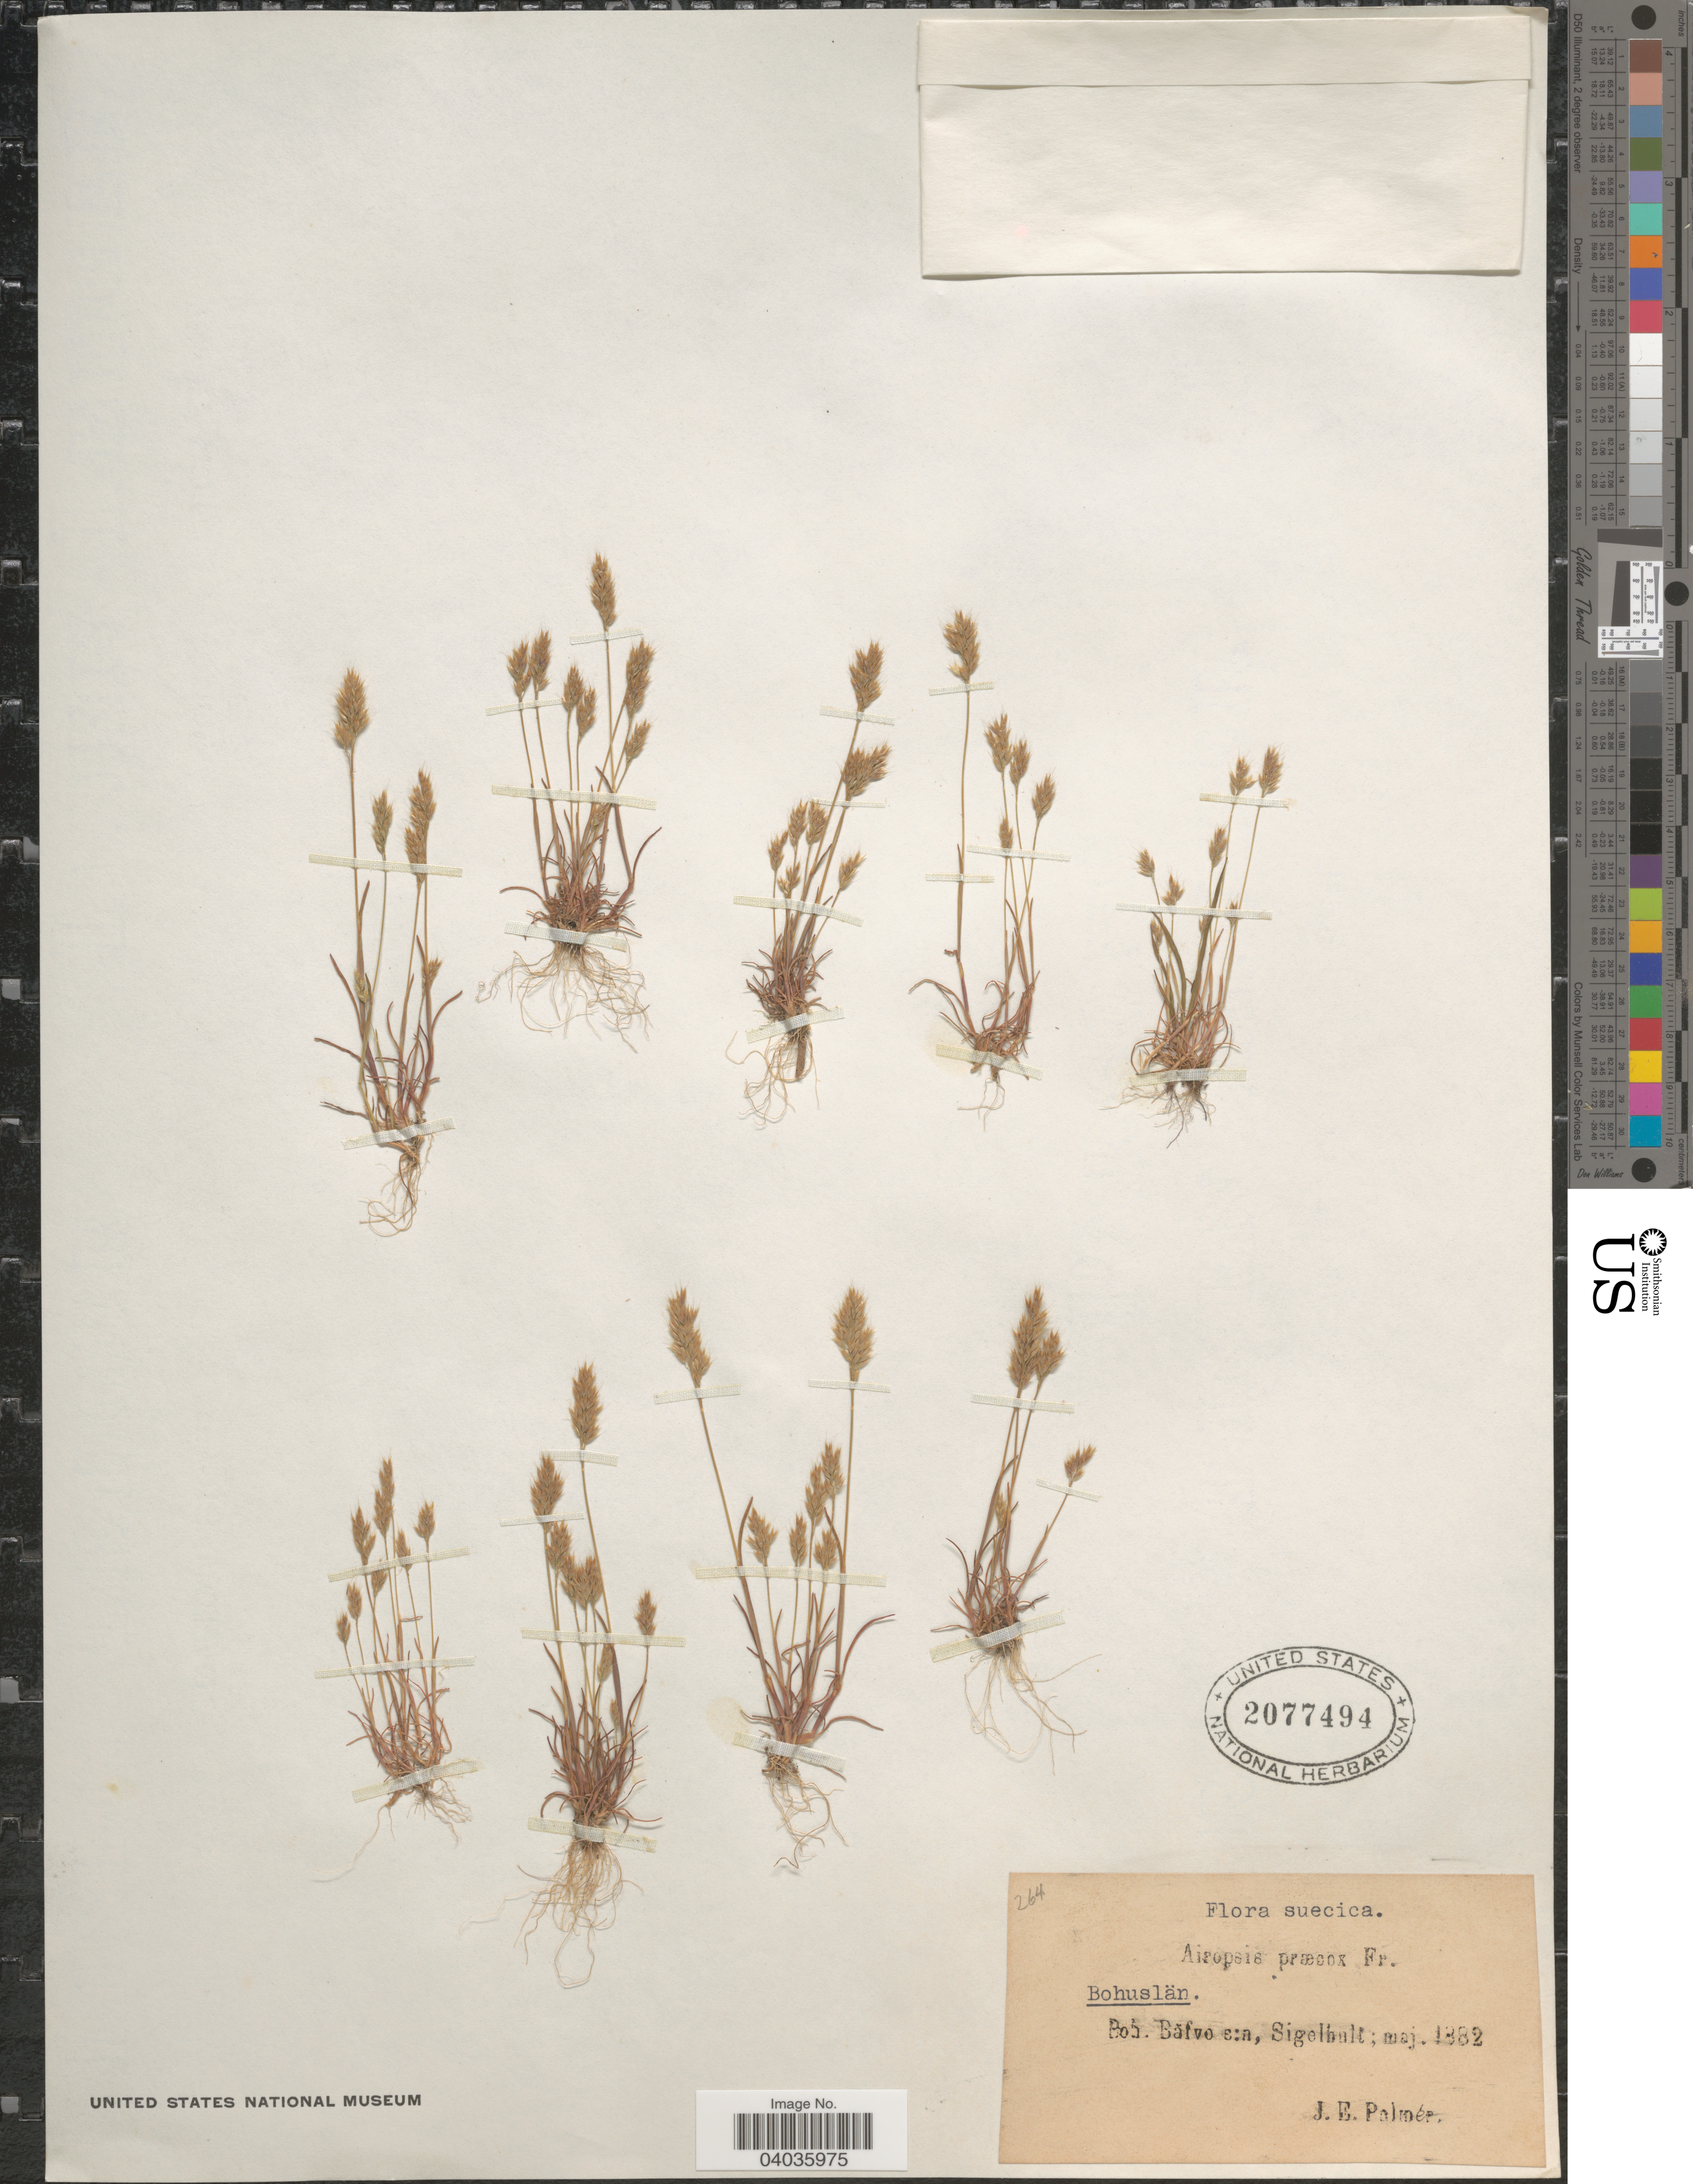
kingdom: Plantae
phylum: Tracheophyta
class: Liliopsida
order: Poales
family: Poaceae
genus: Aira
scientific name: Aira praecox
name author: L.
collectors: J. E. Palmér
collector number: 264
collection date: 1882-05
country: Sweden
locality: Suecica. Boh. Bafvosan, Sigelhult.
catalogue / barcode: US 2077494